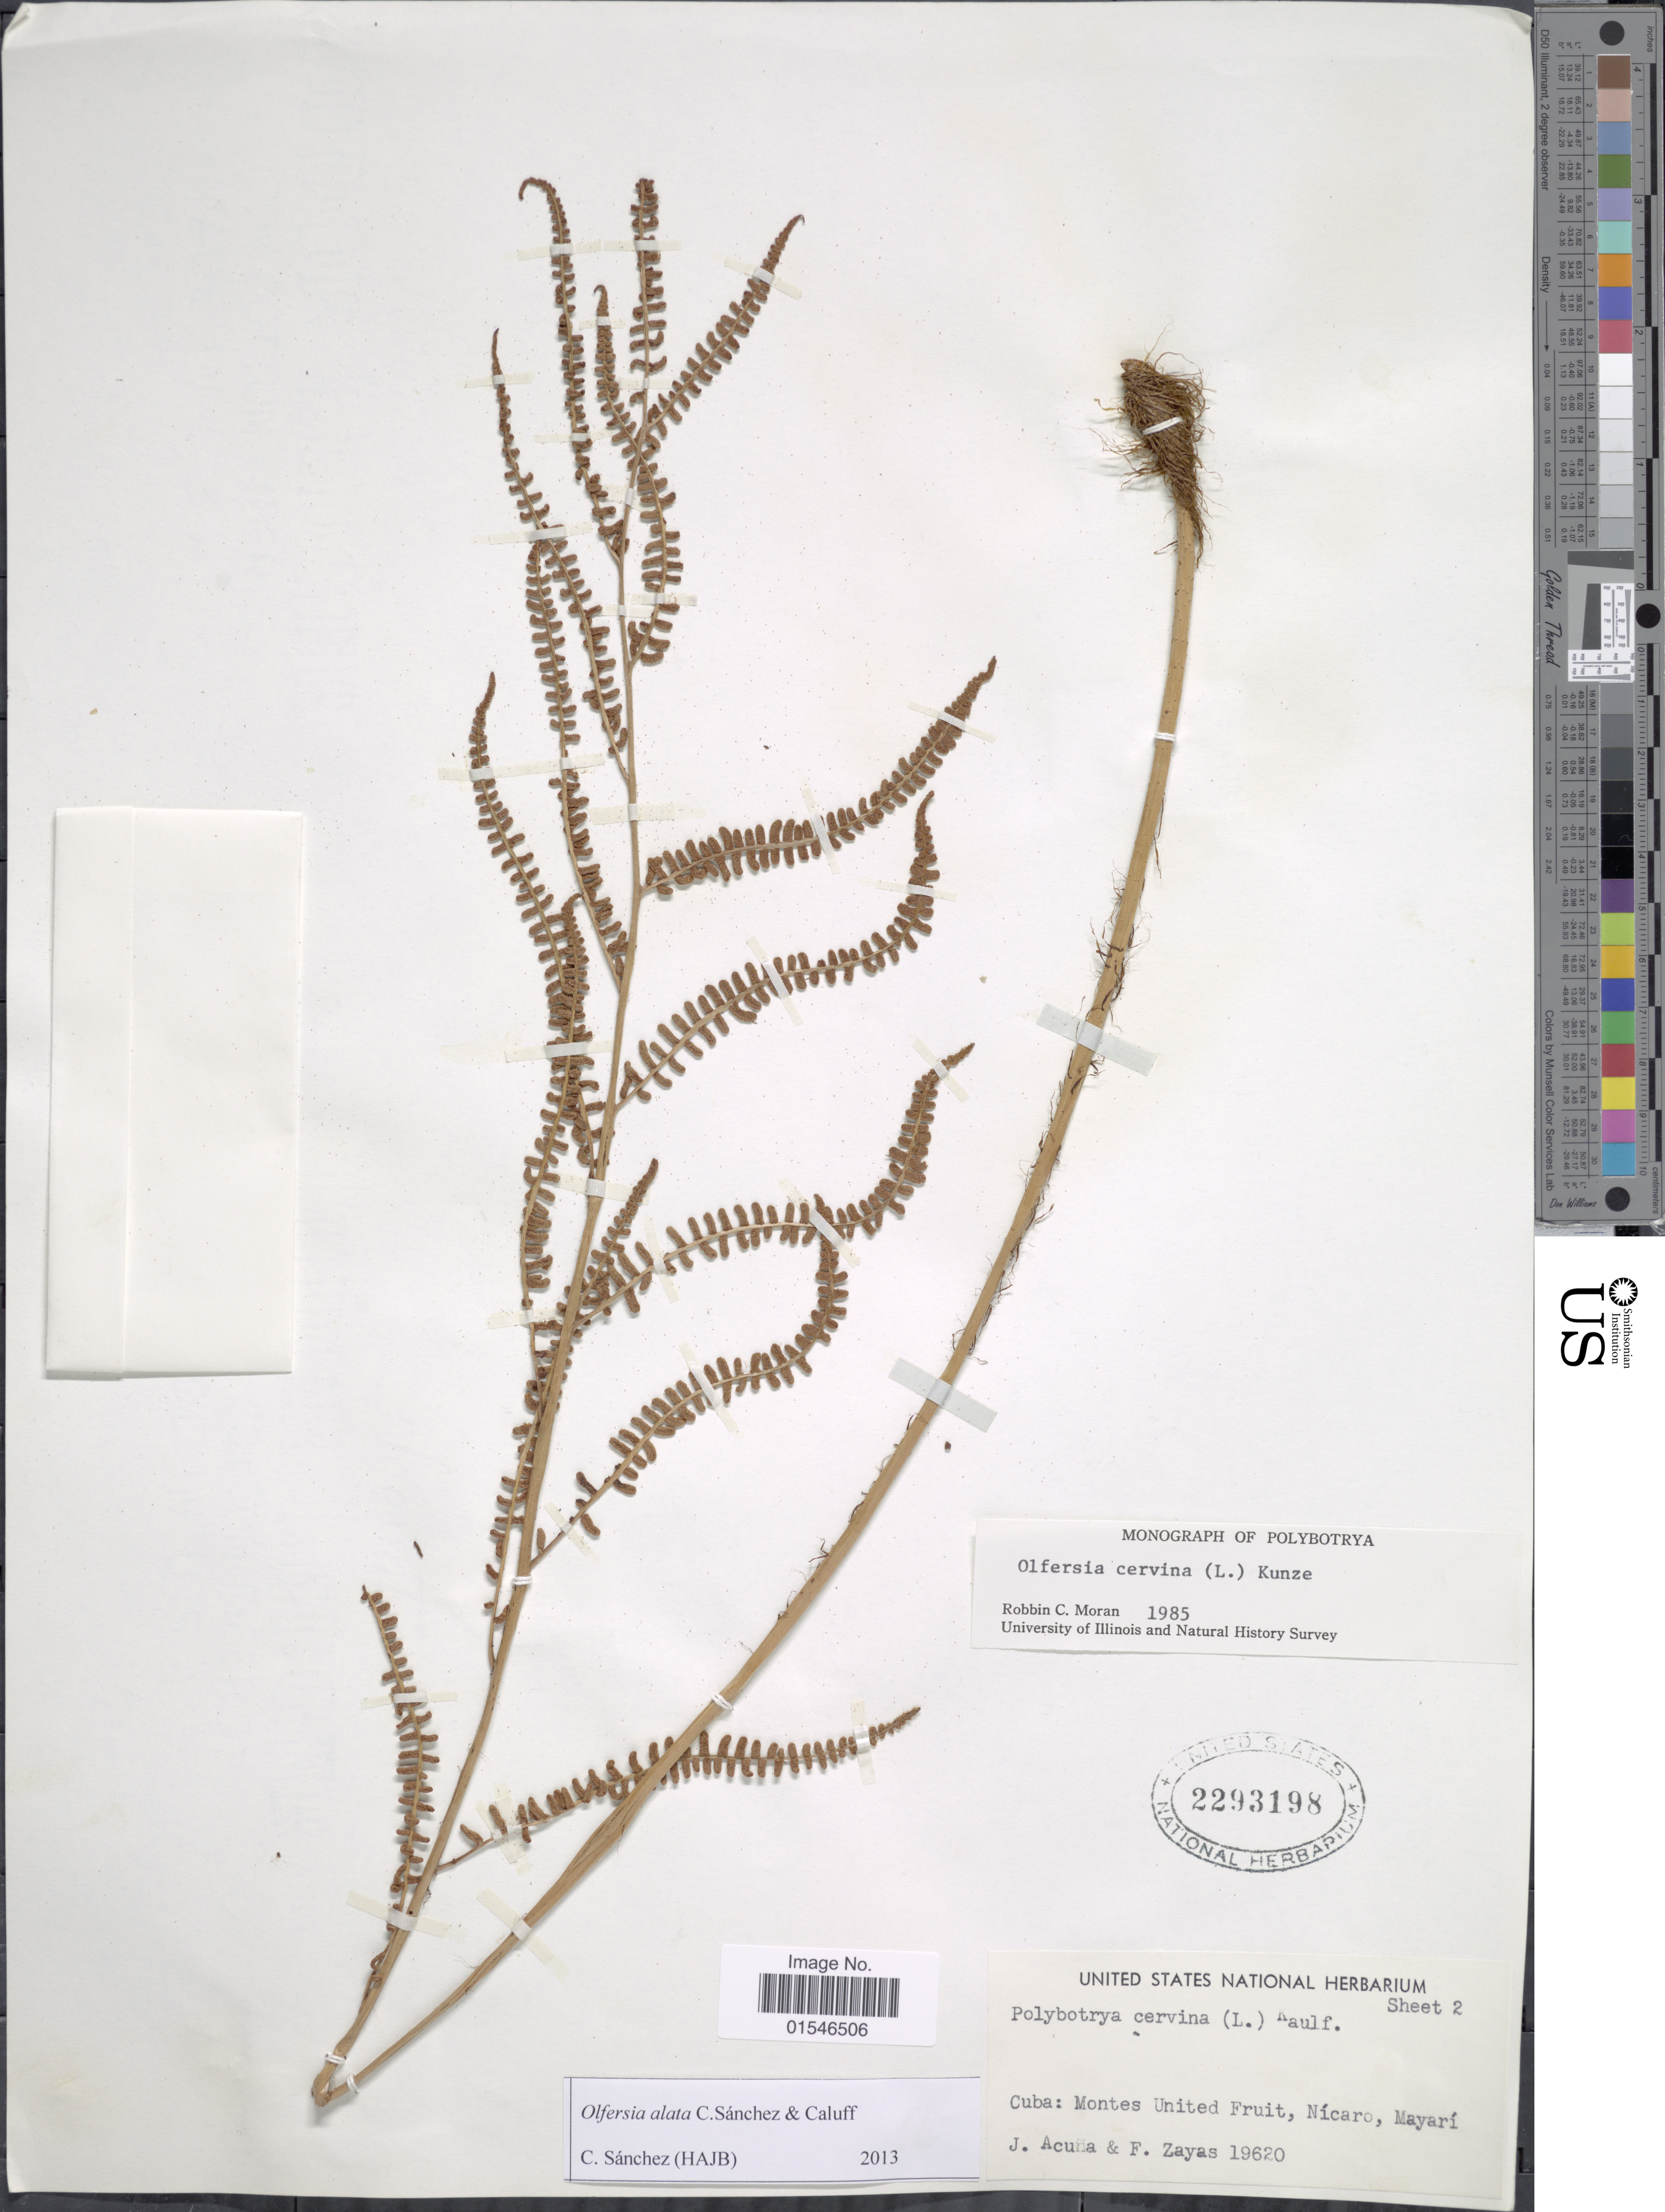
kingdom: Plantae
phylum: Tracheophyta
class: Polypodiopsida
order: Polypodiales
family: Dryopteridaceae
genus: Olfersia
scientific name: Olfersia cervina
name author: (L.) Kunze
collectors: J. Acuña & F. Zayas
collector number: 19620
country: Cuba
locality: Montes United Fruit, Nícaro, Mayarí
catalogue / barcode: US 2293198